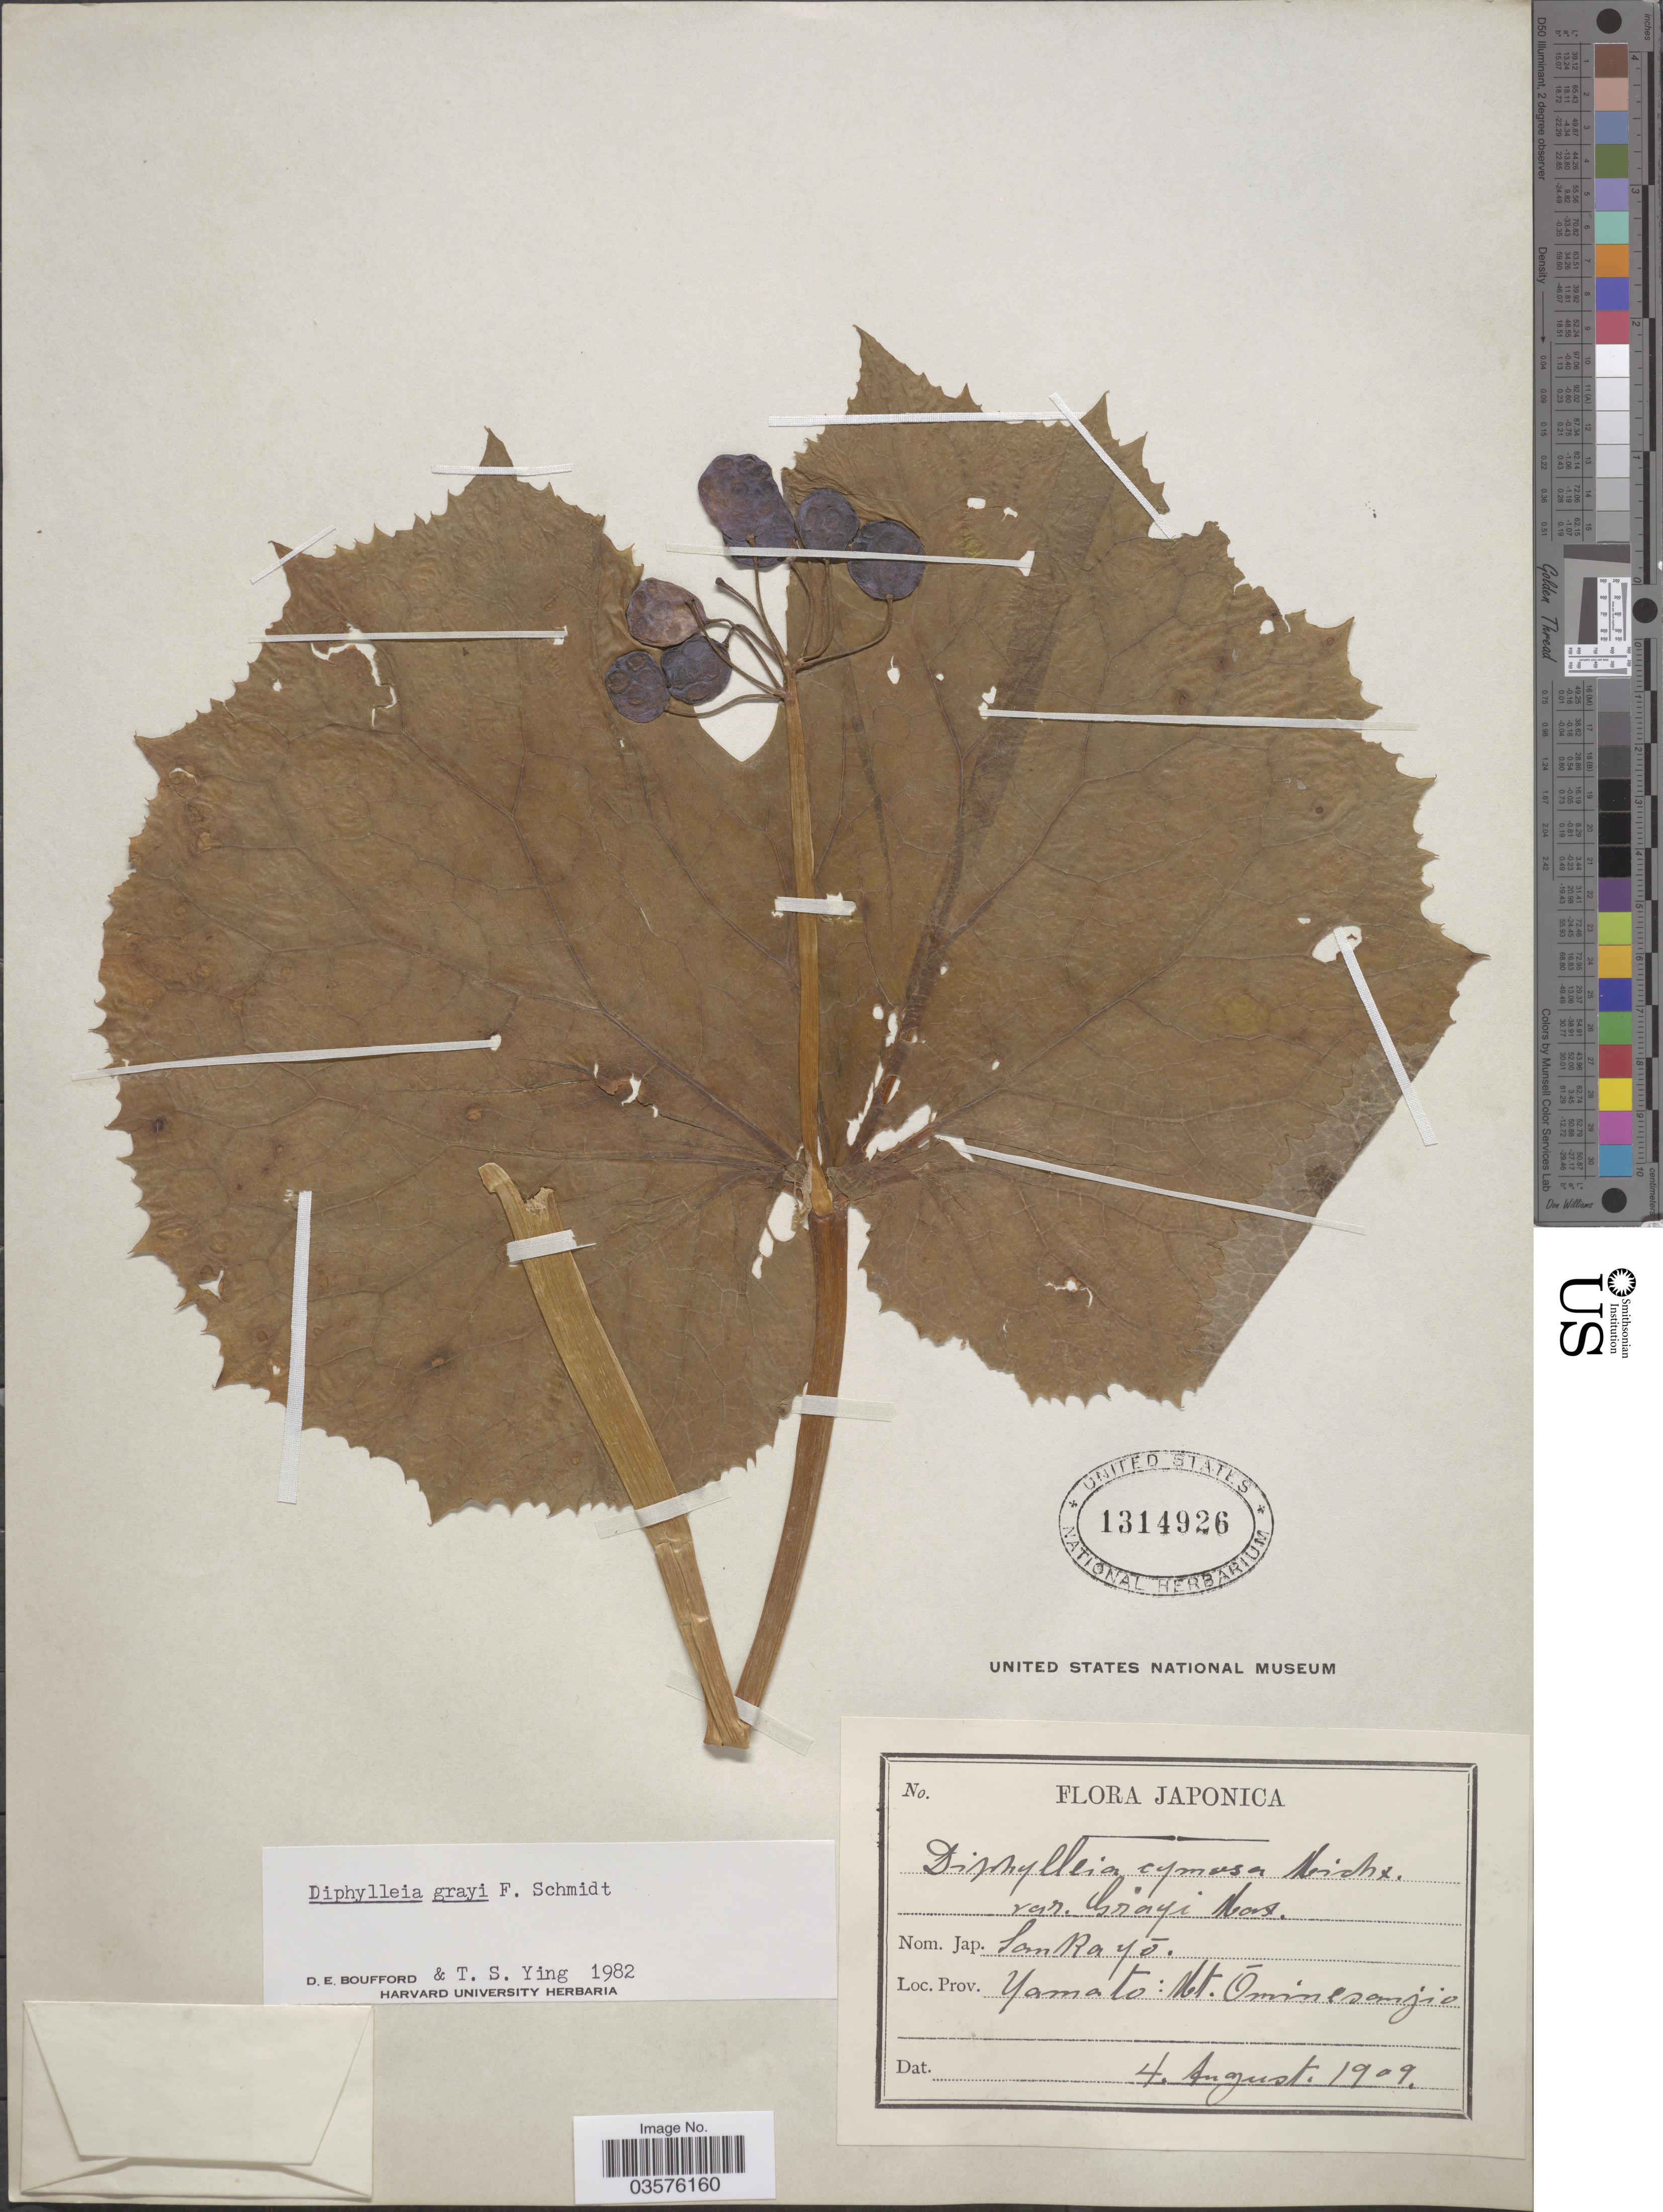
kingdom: Plantae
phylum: Tracheophyta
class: Magnoliopsida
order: Ranunculales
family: Berberidaceae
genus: Diphylleia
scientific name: Diphylleia grayi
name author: F. Schmidt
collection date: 1909-08-04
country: Japan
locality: Yamato: Mt. Ominesanjio.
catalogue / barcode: US 1314926